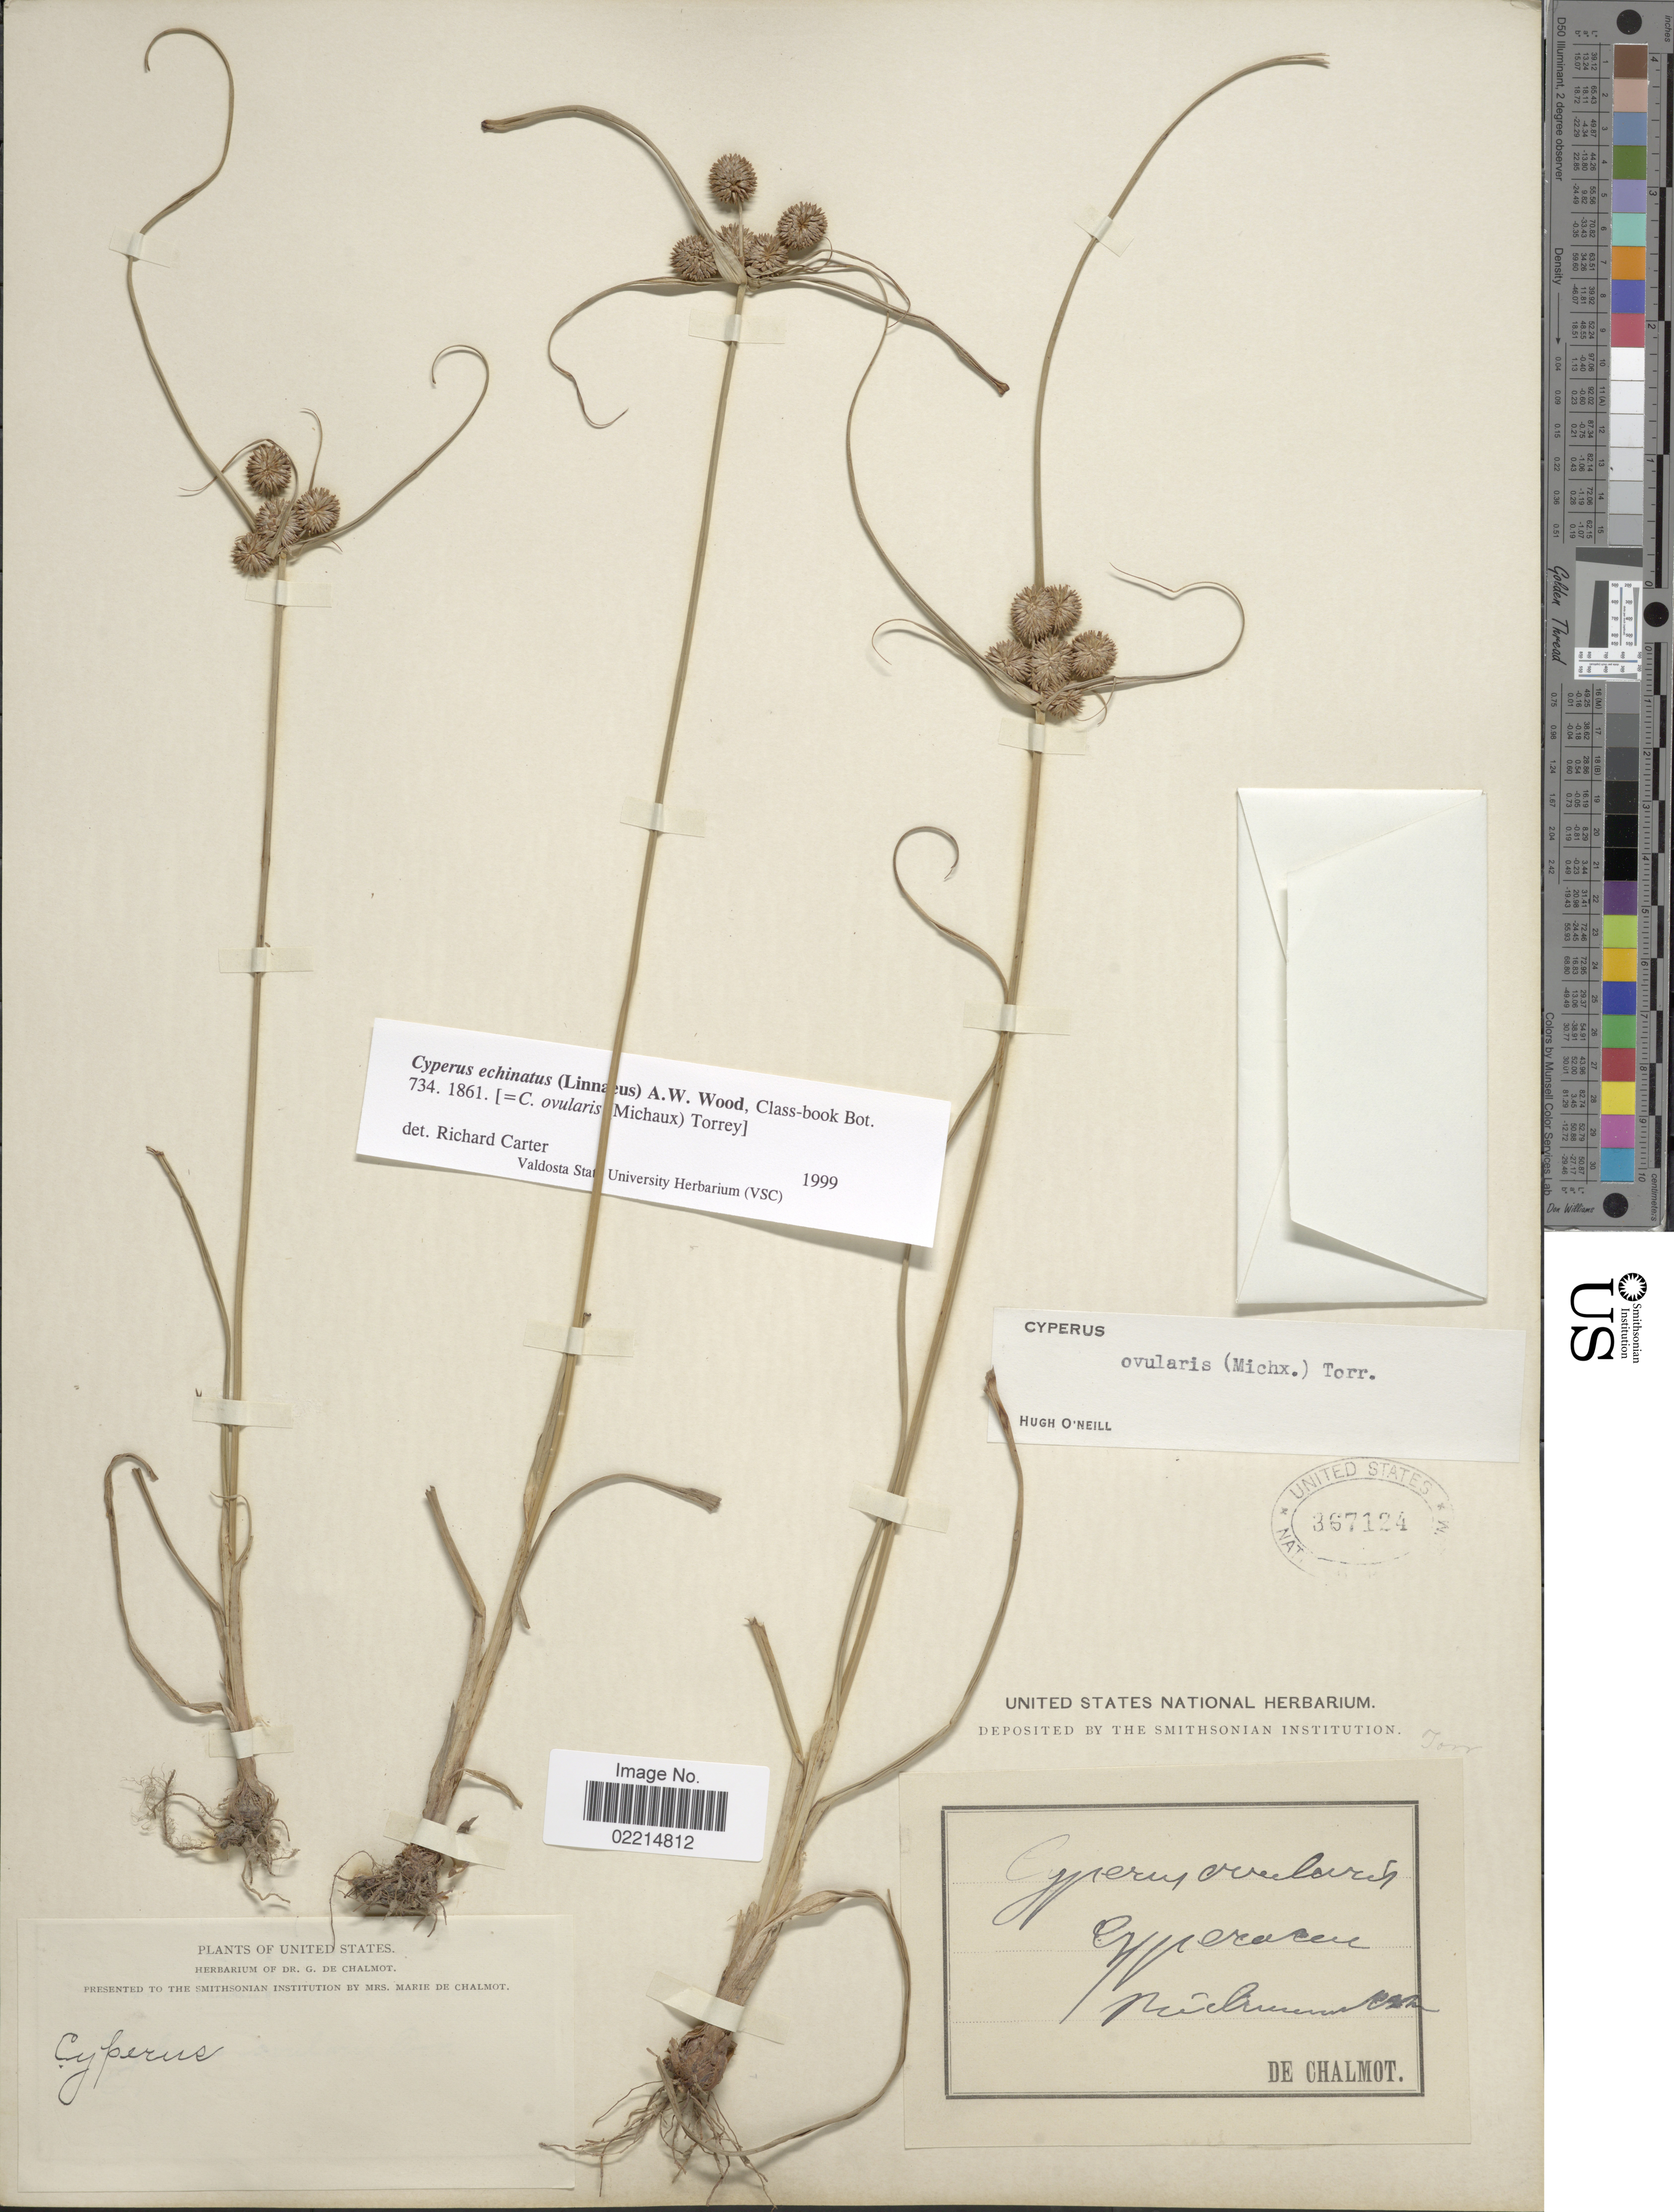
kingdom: Plantae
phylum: Tracheophyta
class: Liliopsida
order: Poales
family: Cyperaceae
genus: Cyperus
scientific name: Cyperus echinatus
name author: (L.) Alph. Wood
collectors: M. Chalmot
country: United States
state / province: Virginia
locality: Richmond.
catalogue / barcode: US 367124